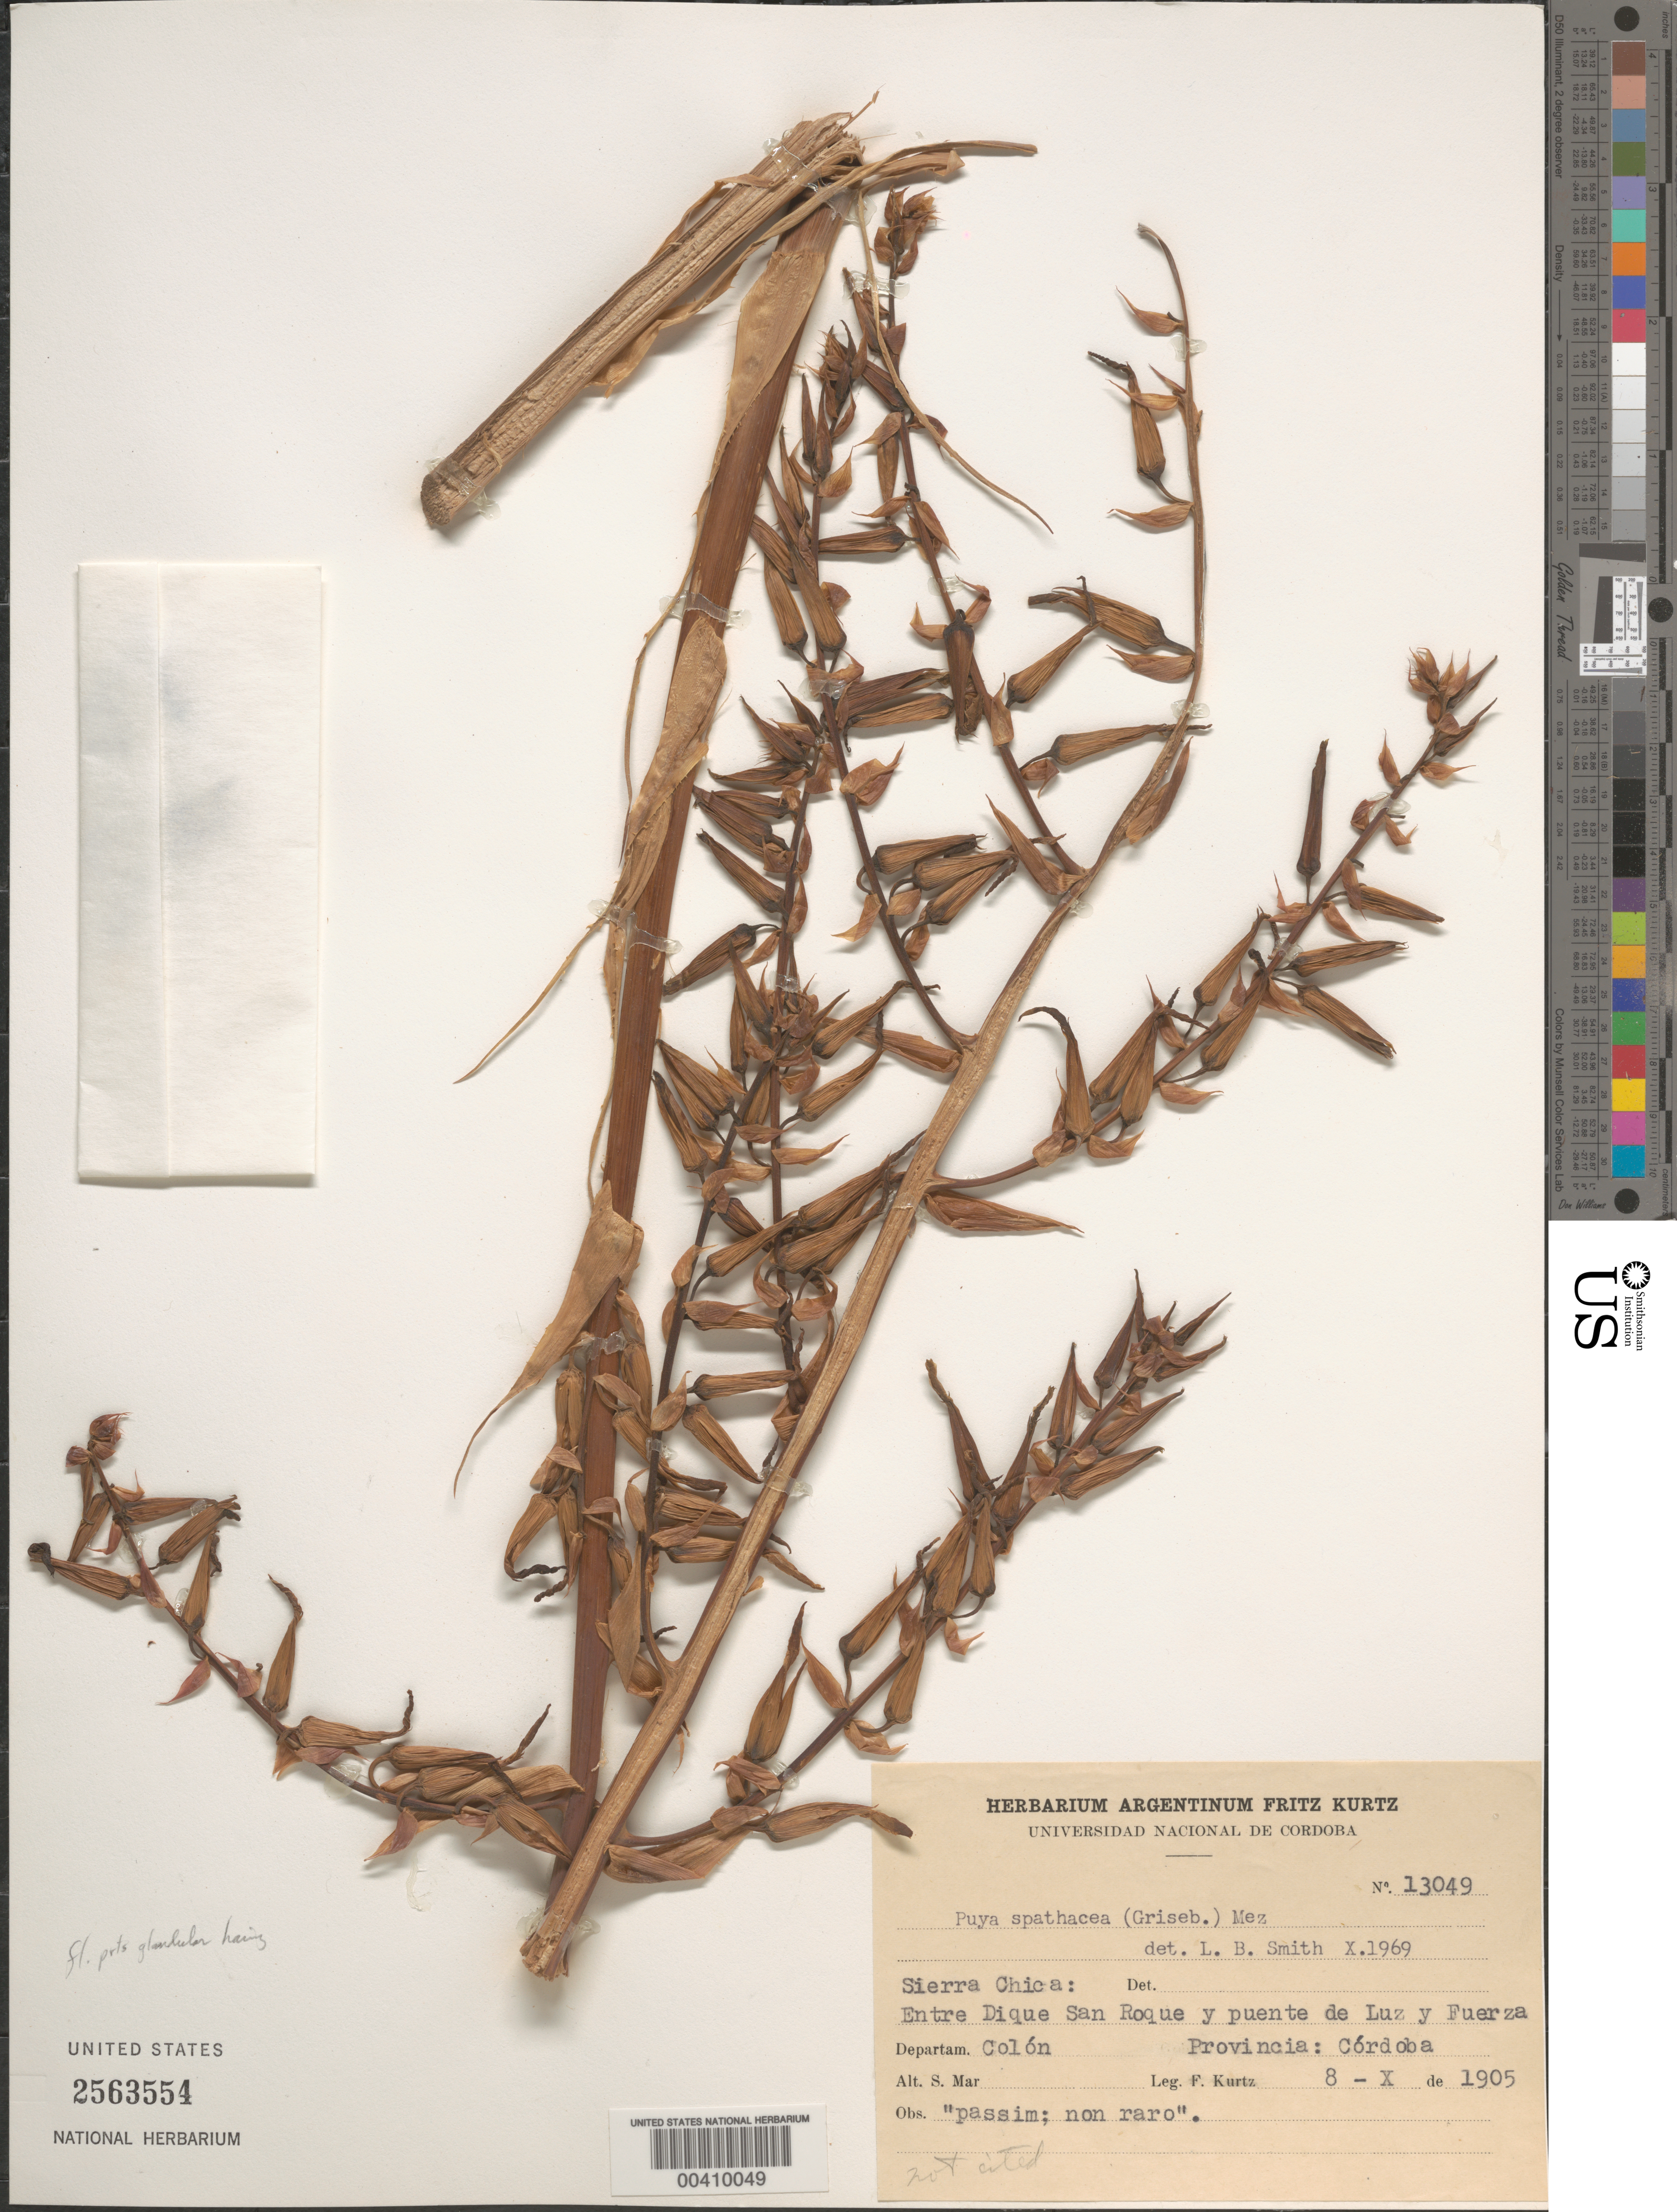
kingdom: Plantae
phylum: Tracheophyta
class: Liliopsida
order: Poales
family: Bromeliaceae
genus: Puya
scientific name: Puya spathacea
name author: (Griseb.) Mez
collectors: F. Kurtz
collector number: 13049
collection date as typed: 08 Oct 1905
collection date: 1905-10-08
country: Argentina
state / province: Córdoba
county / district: Colón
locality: Sierra Chica, entre dique San Roque y Puente de Luz y Fuerza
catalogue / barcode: US 2563554